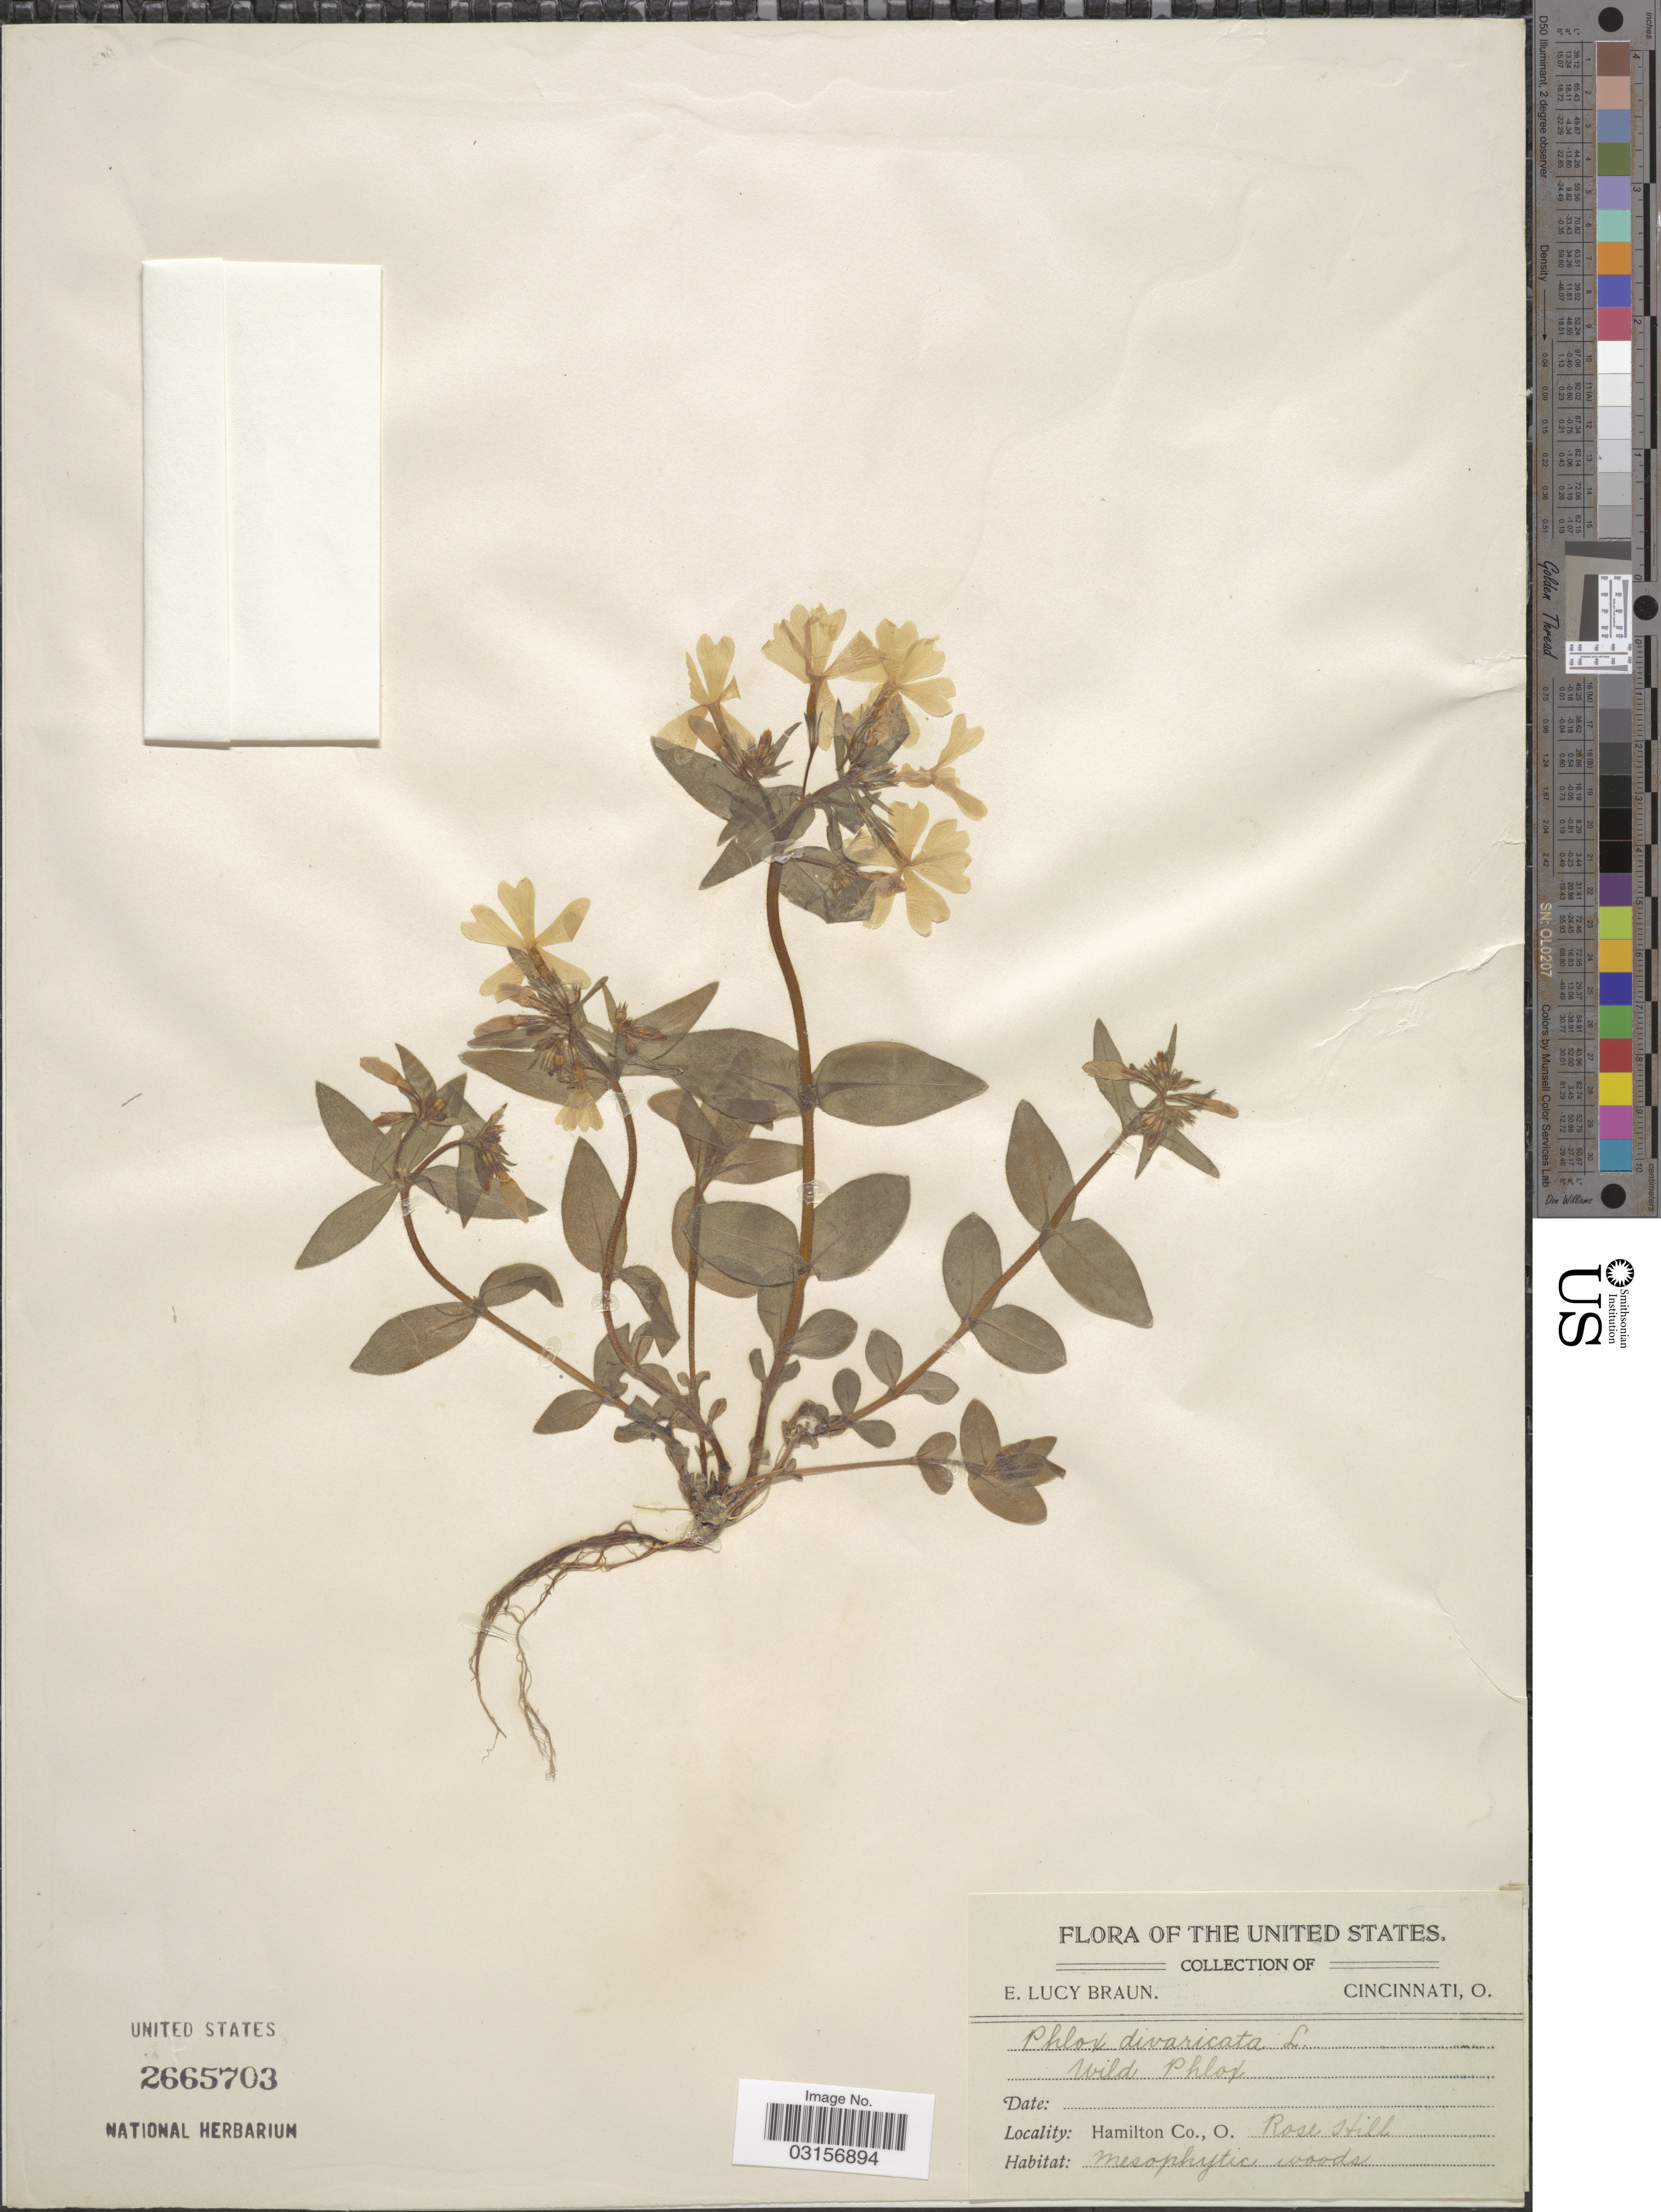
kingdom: Plantae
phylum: Tracheophyta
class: Magnoliopsida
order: Ericales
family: Polemoniaceae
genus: Phlox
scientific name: Phlox divaricata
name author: L.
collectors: E. L. Braun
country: United States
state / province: Ohio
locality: Hamilton Co., Rose Hill.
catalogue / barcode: US 2665703